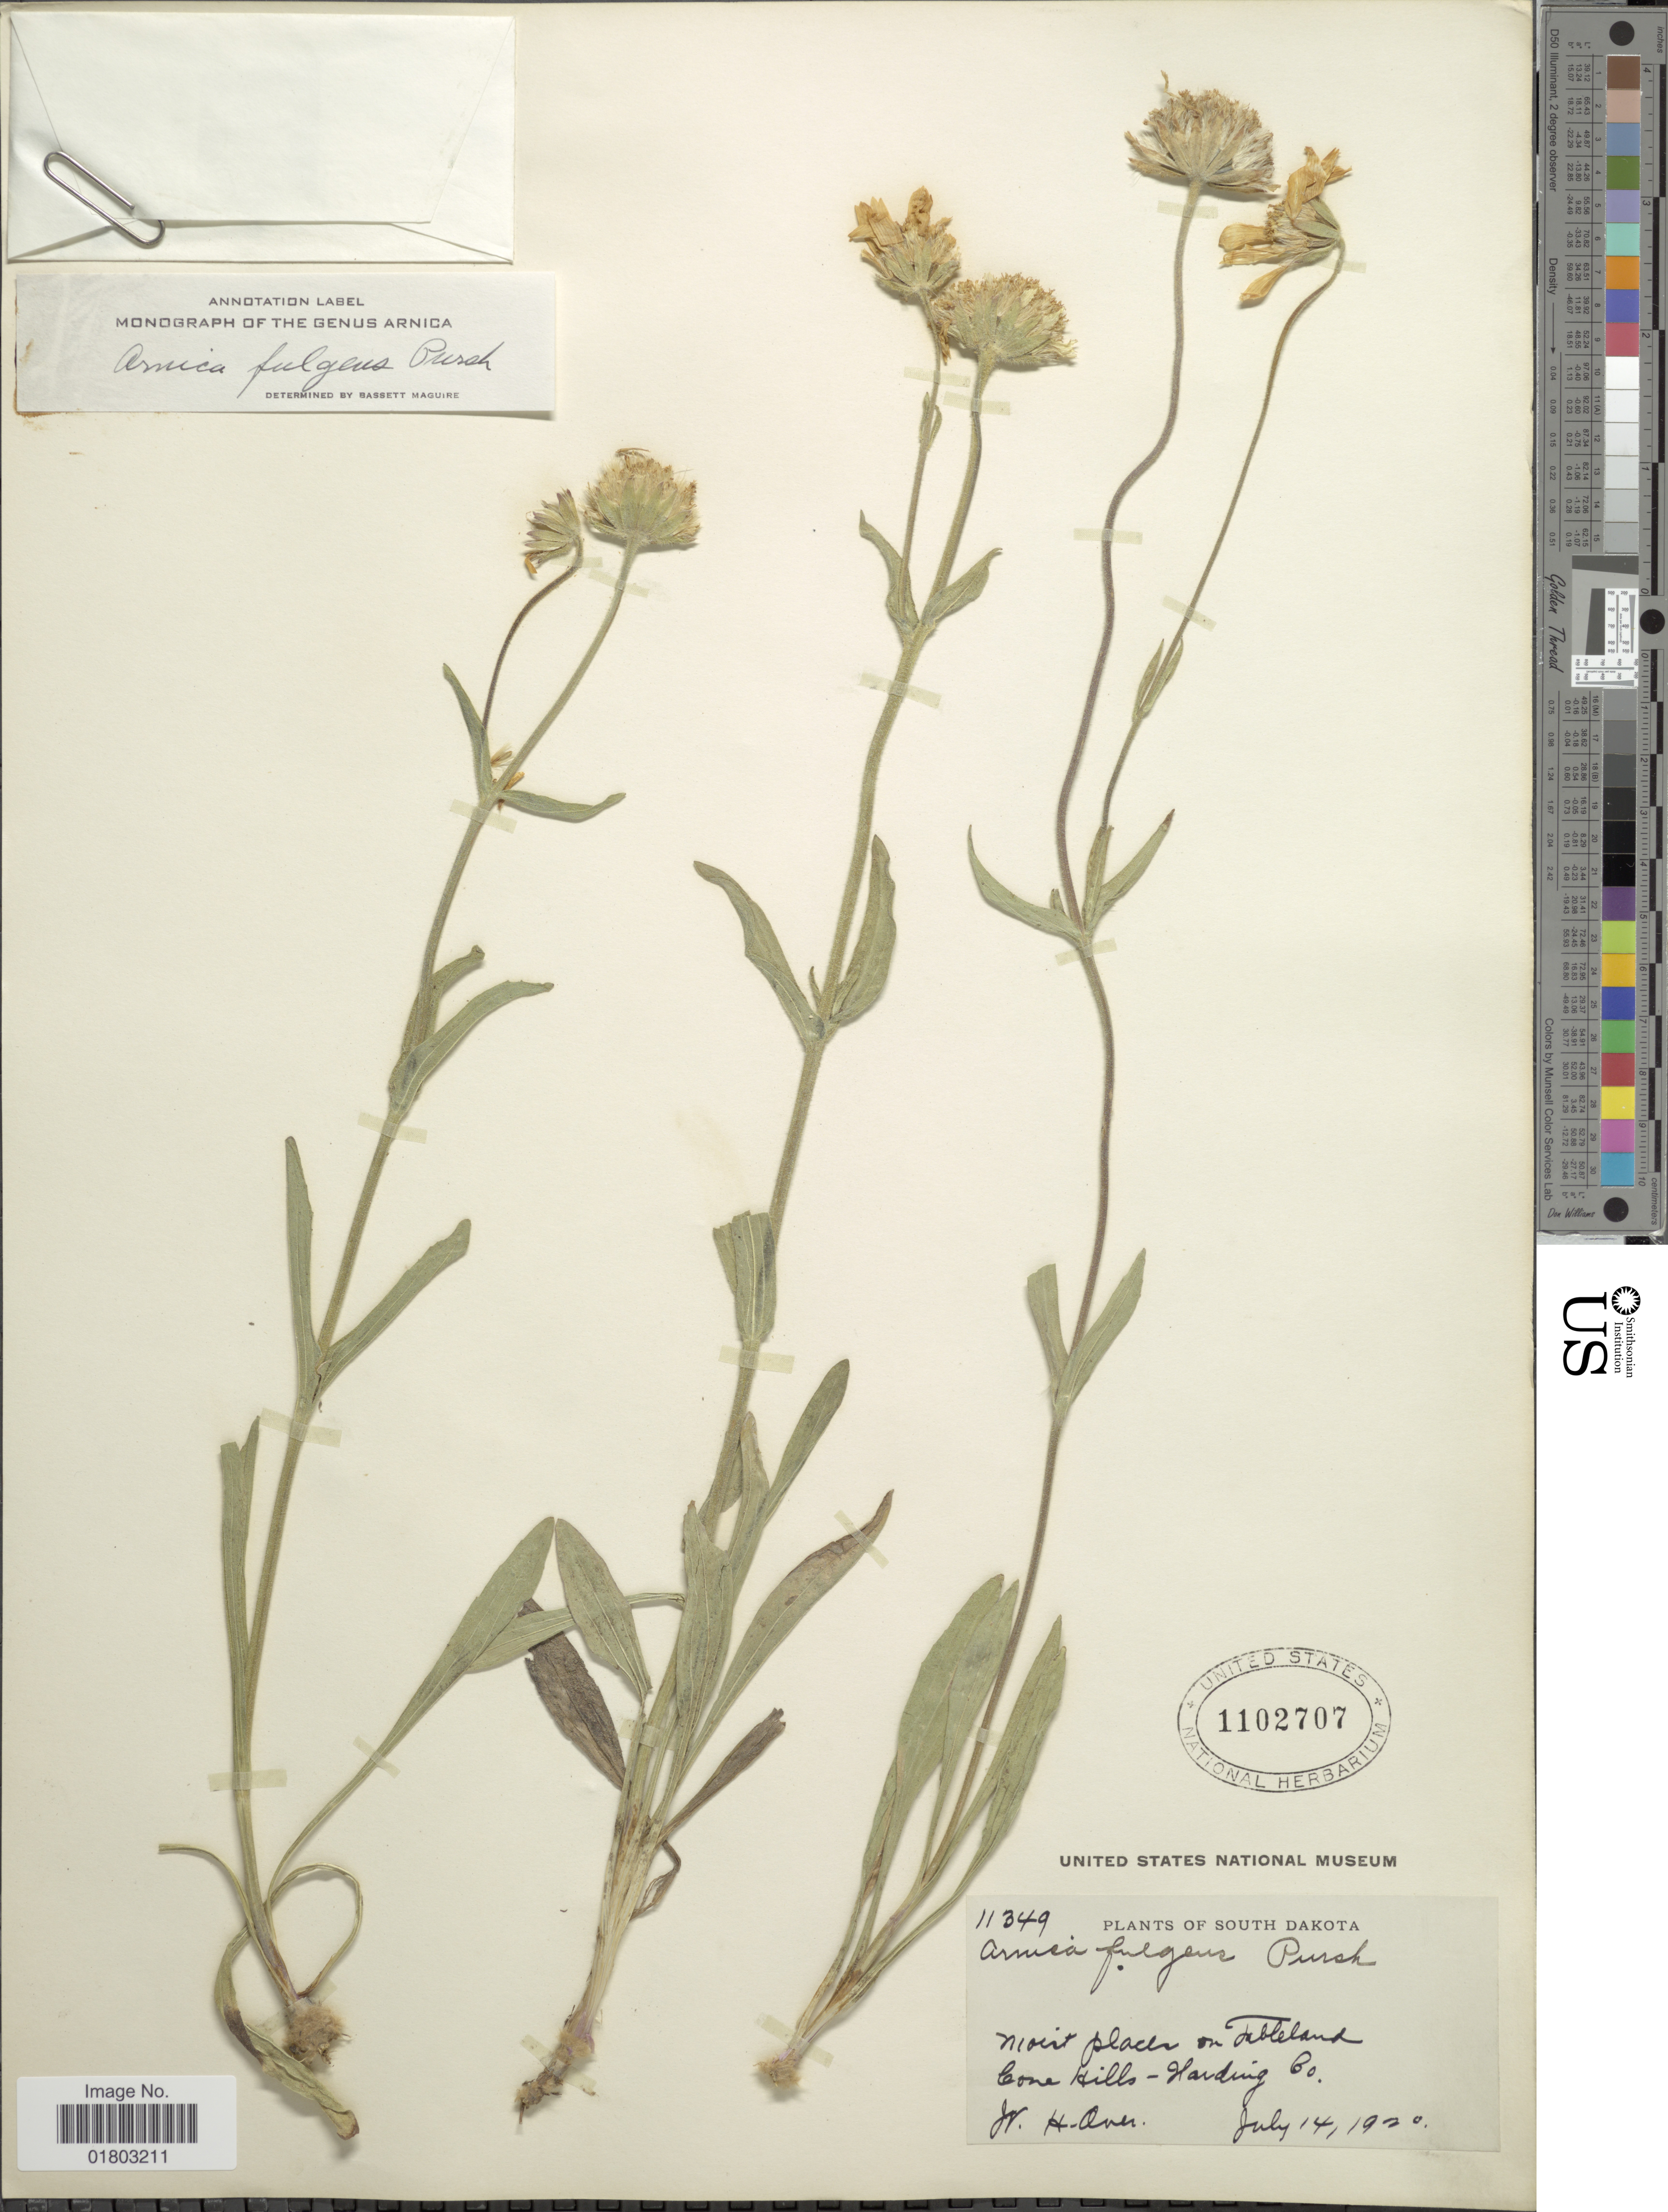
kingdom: Plantae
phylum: Tracheophyta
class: Magnoliopsida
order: Asterales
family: Asteraceae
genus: Arnica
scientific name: Arnica fulgens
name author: Pursh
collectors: W. Hoover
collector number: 11349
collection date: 1920-07-14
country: United States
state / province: South Dakota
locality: Moist places on Tableland Cone Hills-Harding Co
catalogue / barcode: US 1102707